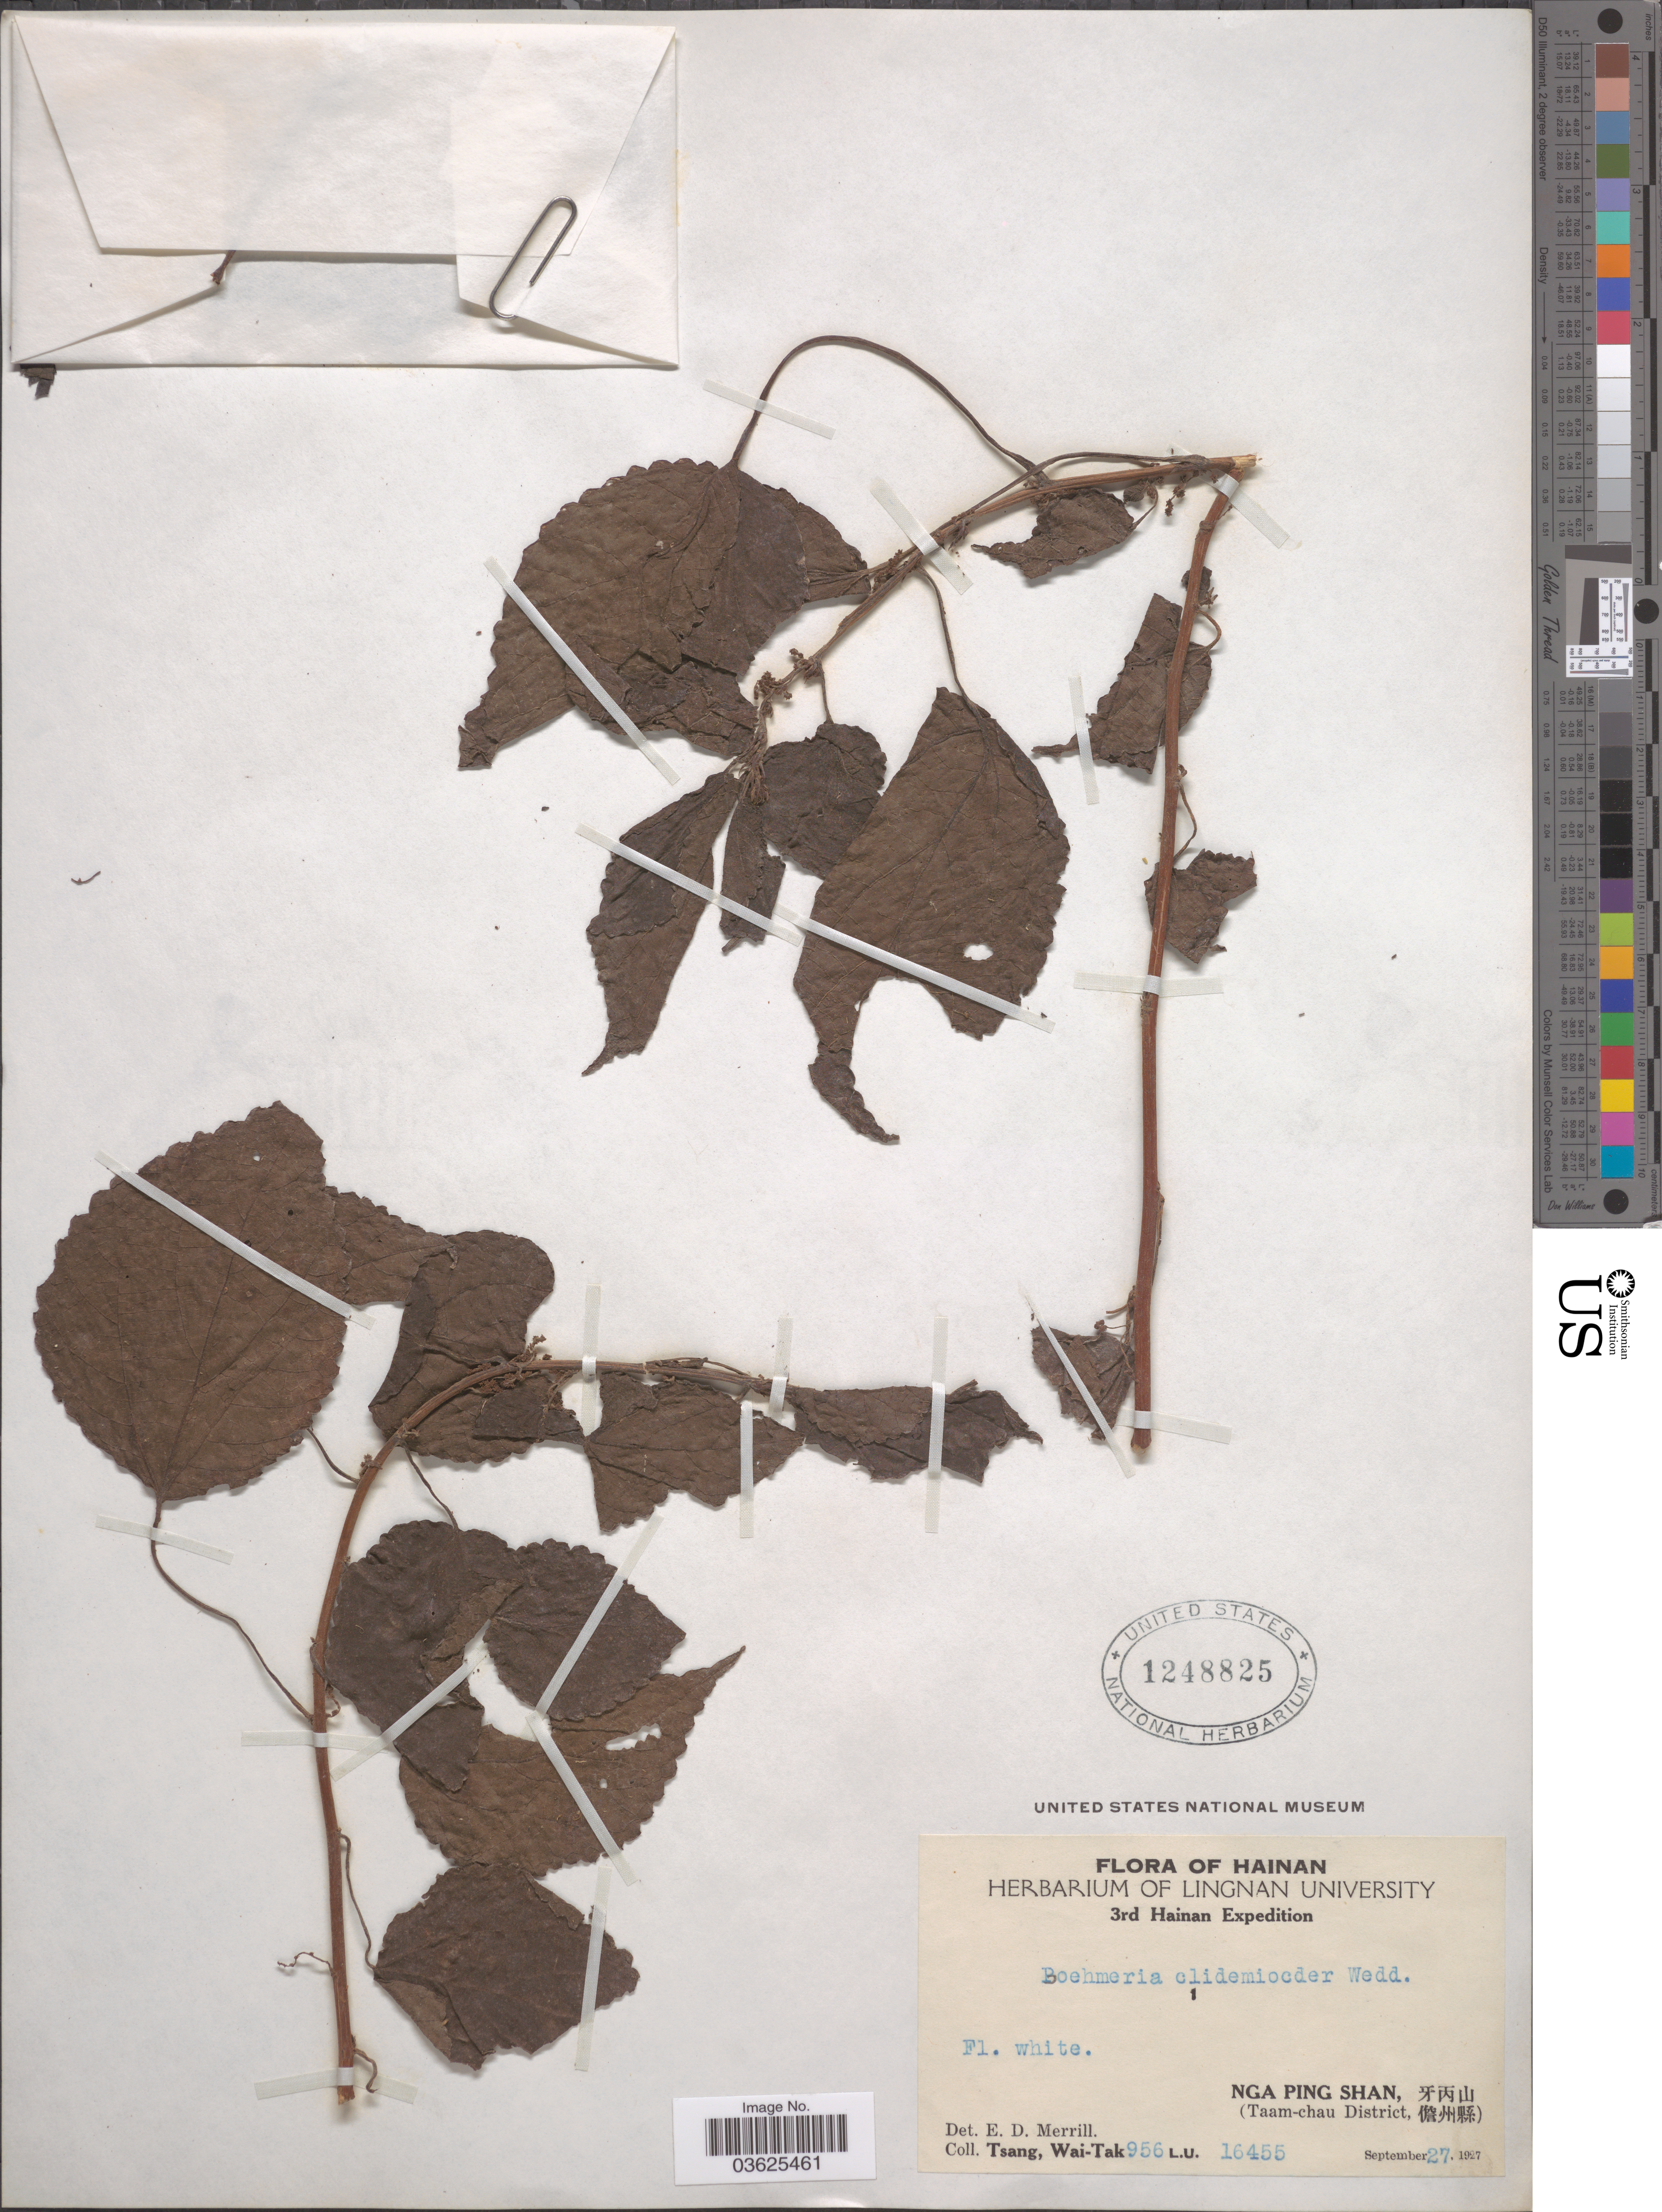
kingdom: Plantae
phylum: Tracheophyta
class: Magnoliopsida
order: Rosales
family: Urticaceae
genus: Boehmeria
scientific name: Boehmeria clidemioides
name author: Miq.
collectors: W. T. Tsang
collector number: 956L.U.16455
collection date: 1927-09-27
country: China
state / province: Hainan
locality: Nga Ping Shan, X. (Taam-chau District, X).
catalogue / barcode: US 1248825